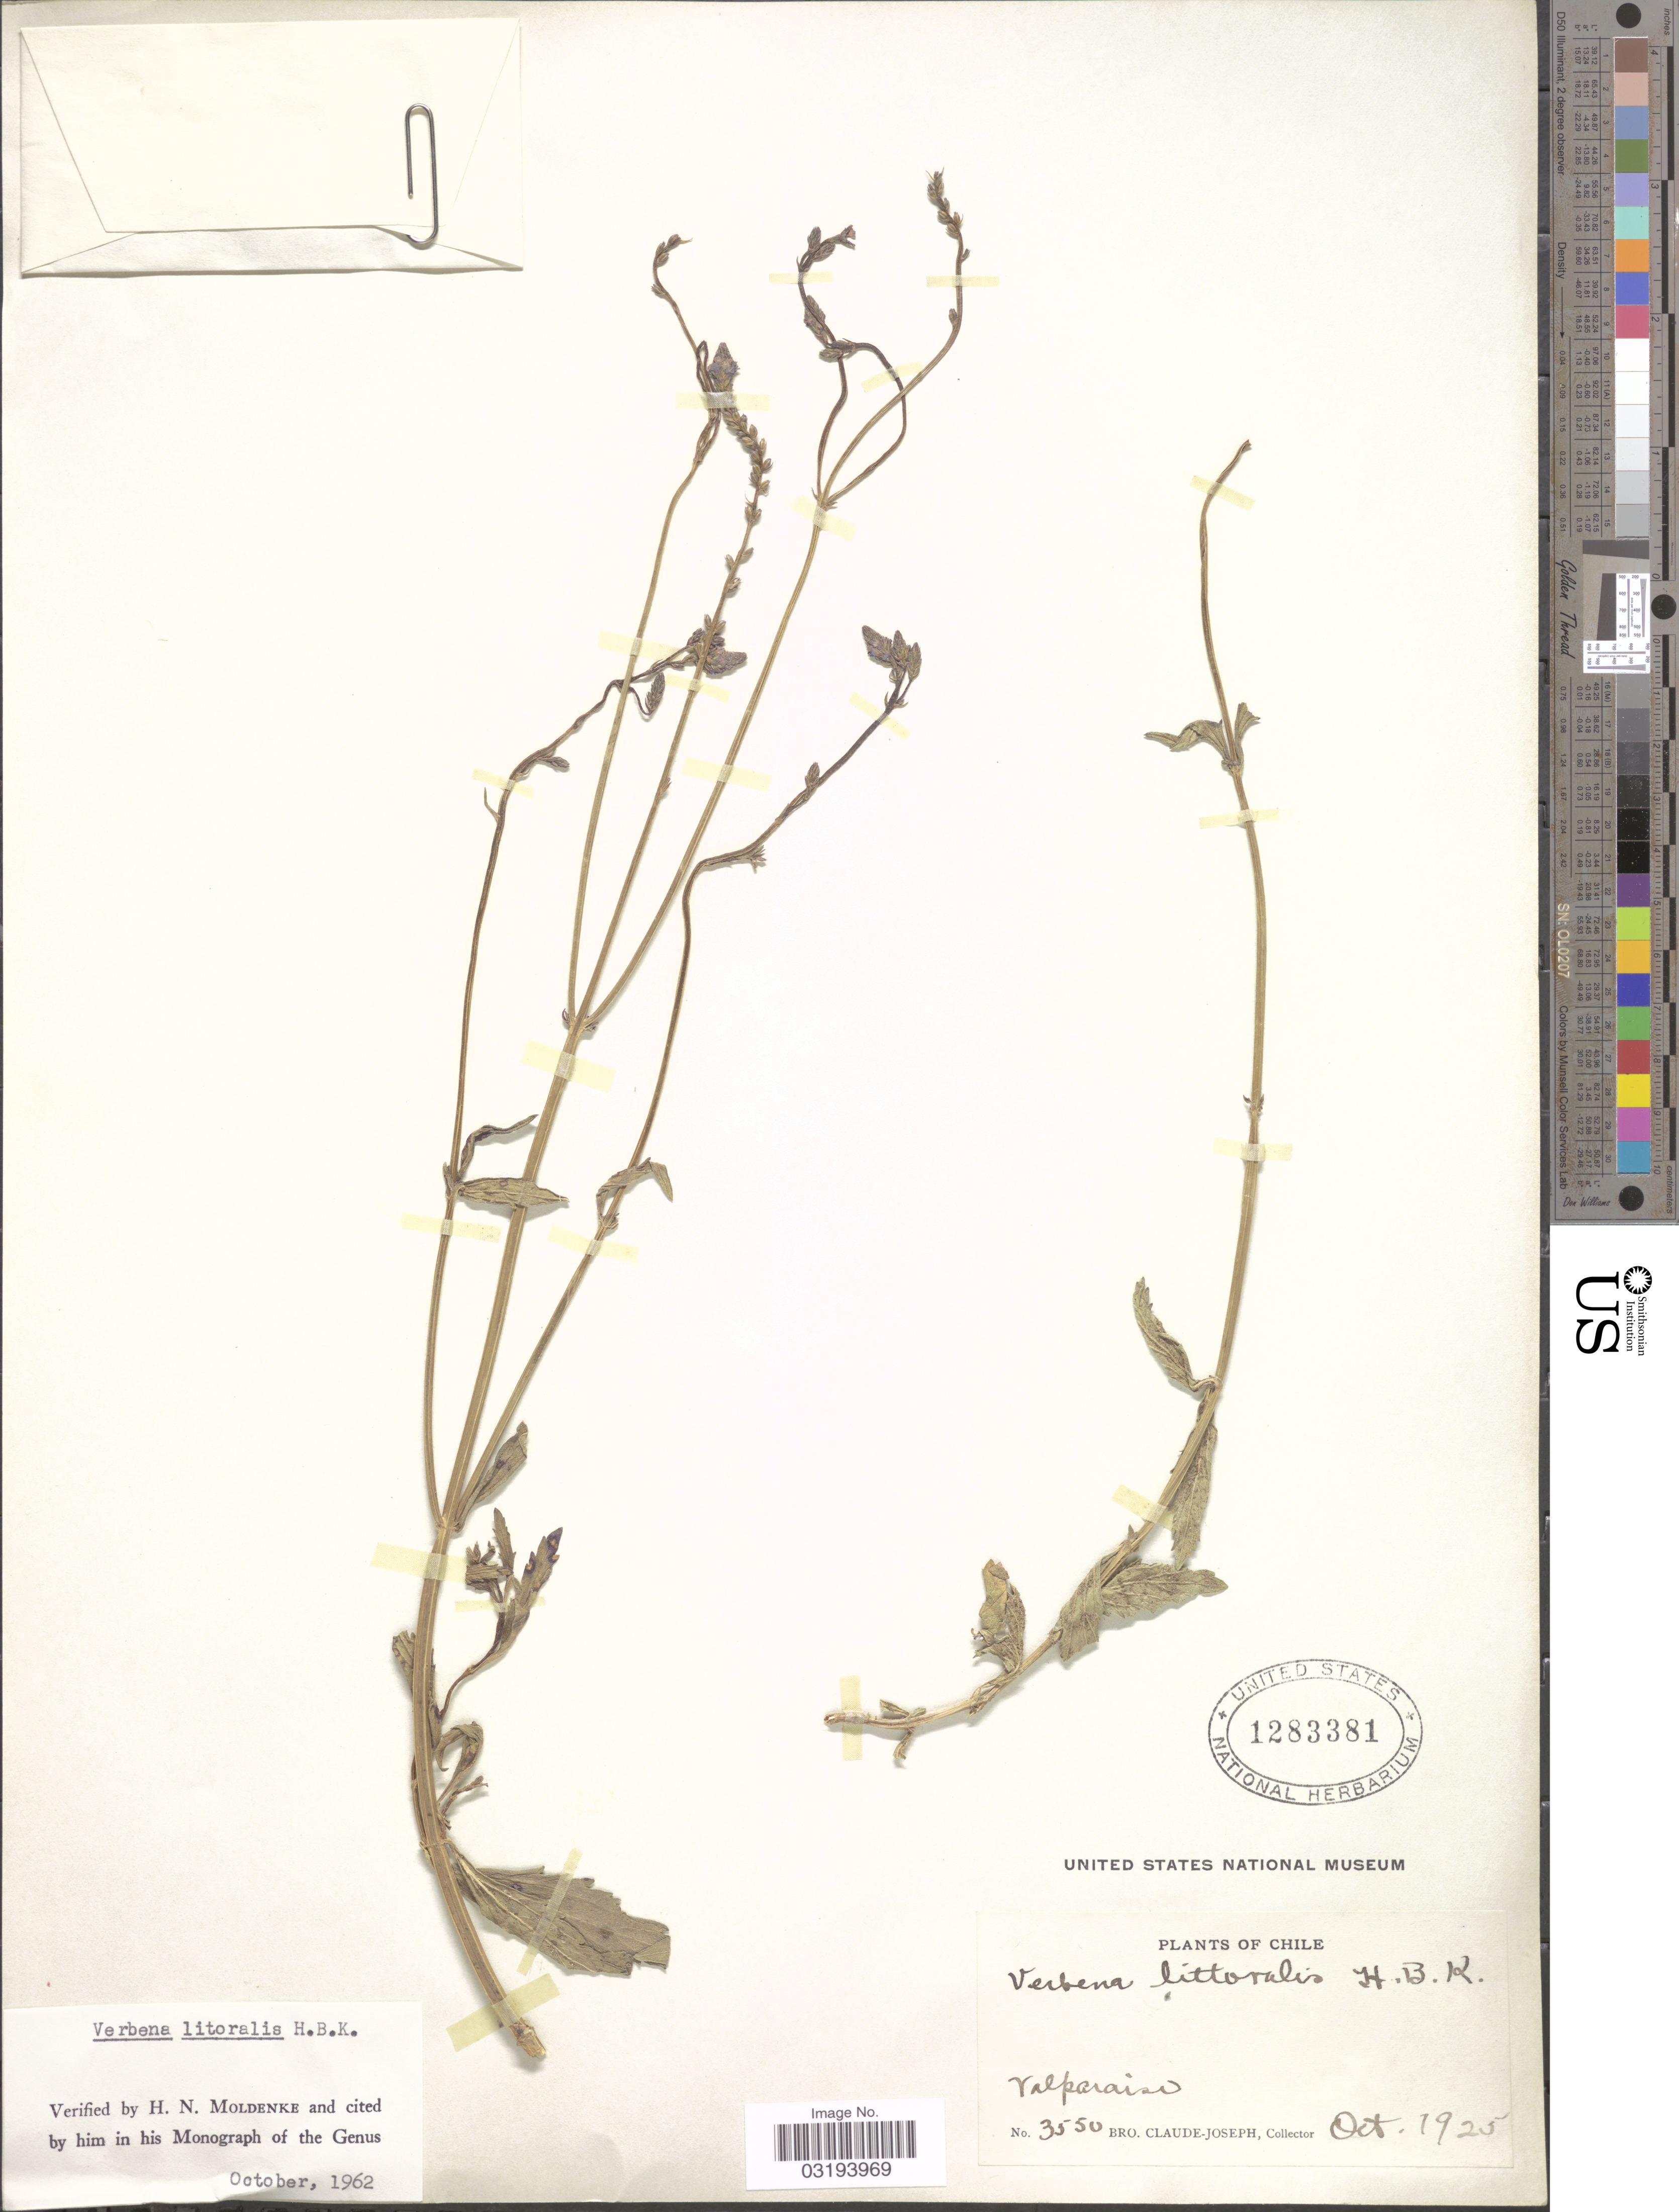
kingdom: Plantae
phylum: Tracheophyta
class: Magnoliopsida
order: Lamiales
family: Verbenaceae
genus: Verbena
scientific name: Verbena litoralis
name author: Kunth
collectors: Bro. Claude-Joseph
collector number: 3550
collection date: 1925-10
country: Chile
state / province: Valparaíso (V)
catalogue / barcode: US 1283381